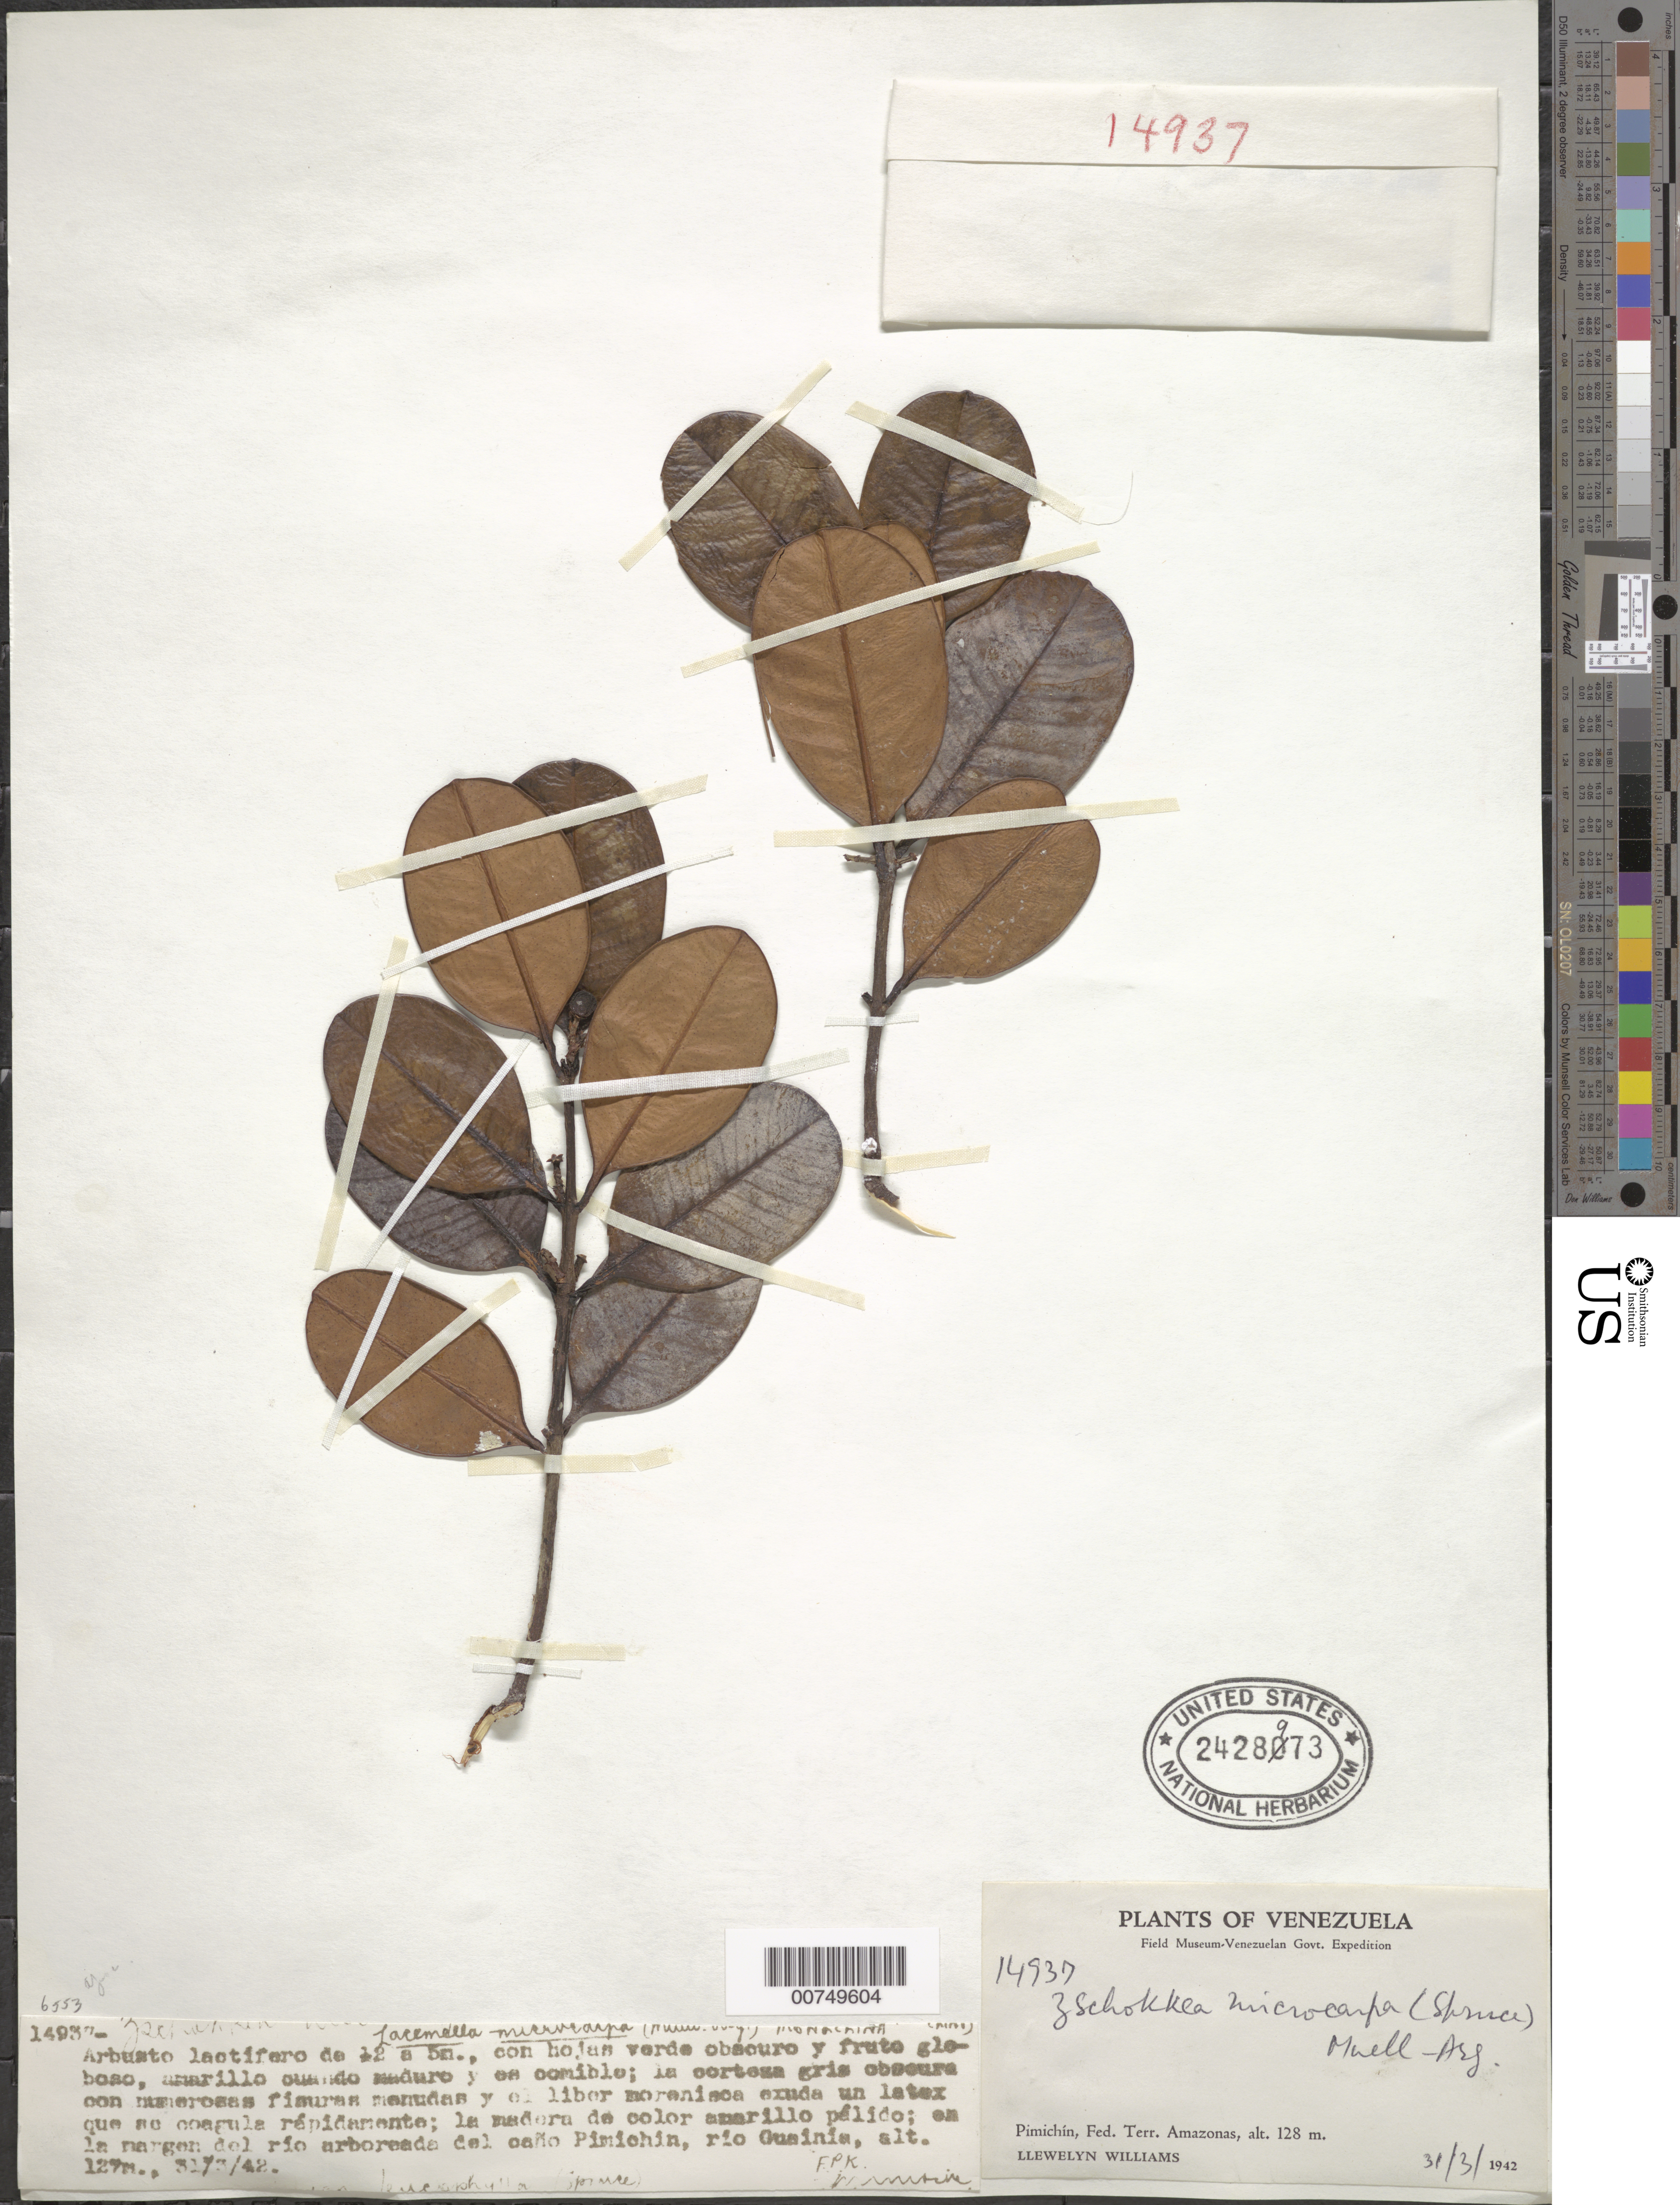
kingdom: Plantae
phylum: Tracheophyta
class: Magnoliopsida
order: Gentianales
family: Apocynaceae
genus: Lacmellea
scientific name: Lacmellea microcarpa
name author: (Müll. Arg.) Markgr.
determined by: Monachino, J. V.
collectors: Ll. Williams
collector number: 14937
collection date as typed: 31-Mar-42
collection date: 1942-03-31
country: Venezuela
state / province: Amazonas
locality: Caño Pimichín, Río Guainía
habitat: Margen del rio arboreada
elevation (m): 120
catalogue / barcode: US 2428973